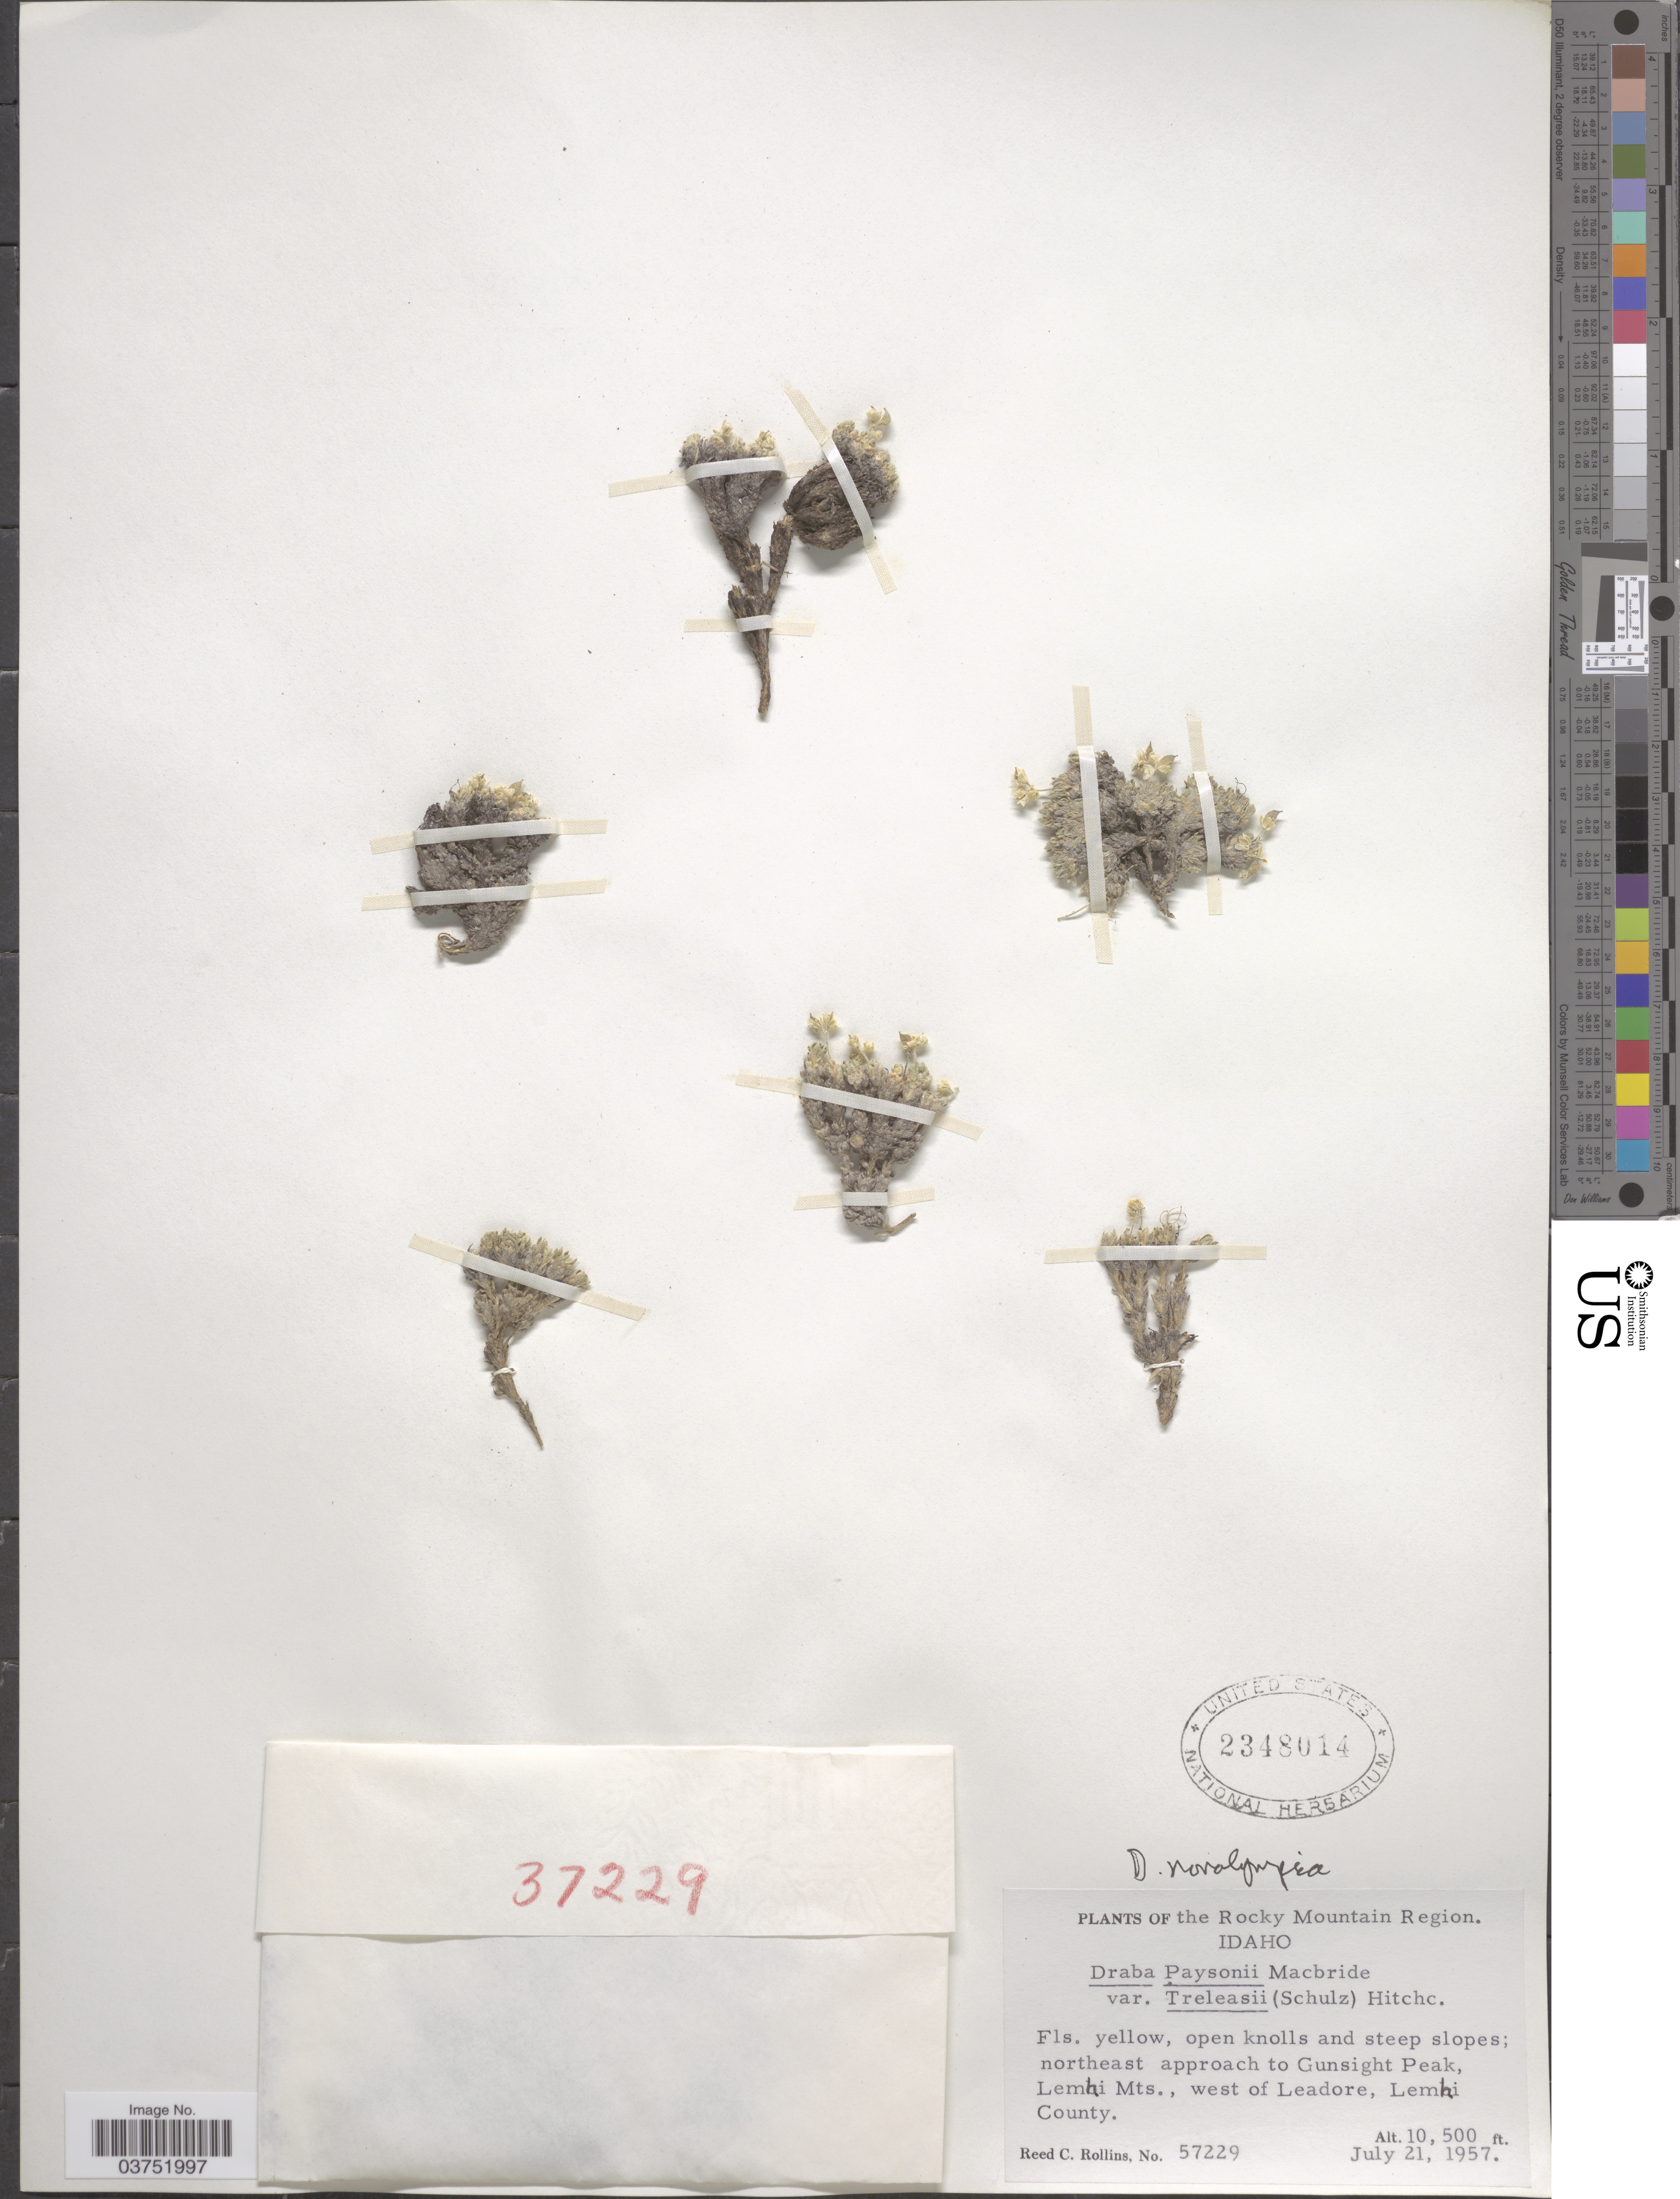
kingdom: Plantae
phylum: Tracheophyta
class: Magnoliopsida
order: Brassicales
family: Brassicaceae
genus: Draba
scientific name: Draba novolympica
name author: Payson & H. St. John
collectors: R. C. Rollins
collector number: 57229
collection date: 1957-07-21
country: United States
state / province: Idaho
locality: The Rocky Mountain Region. Northeast approach to Gunsight Peak, Lemhi Mts., west of Leadore, Lemhi County.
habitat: open knolls and steep slopes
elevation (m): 3200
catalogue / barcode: US 2348014